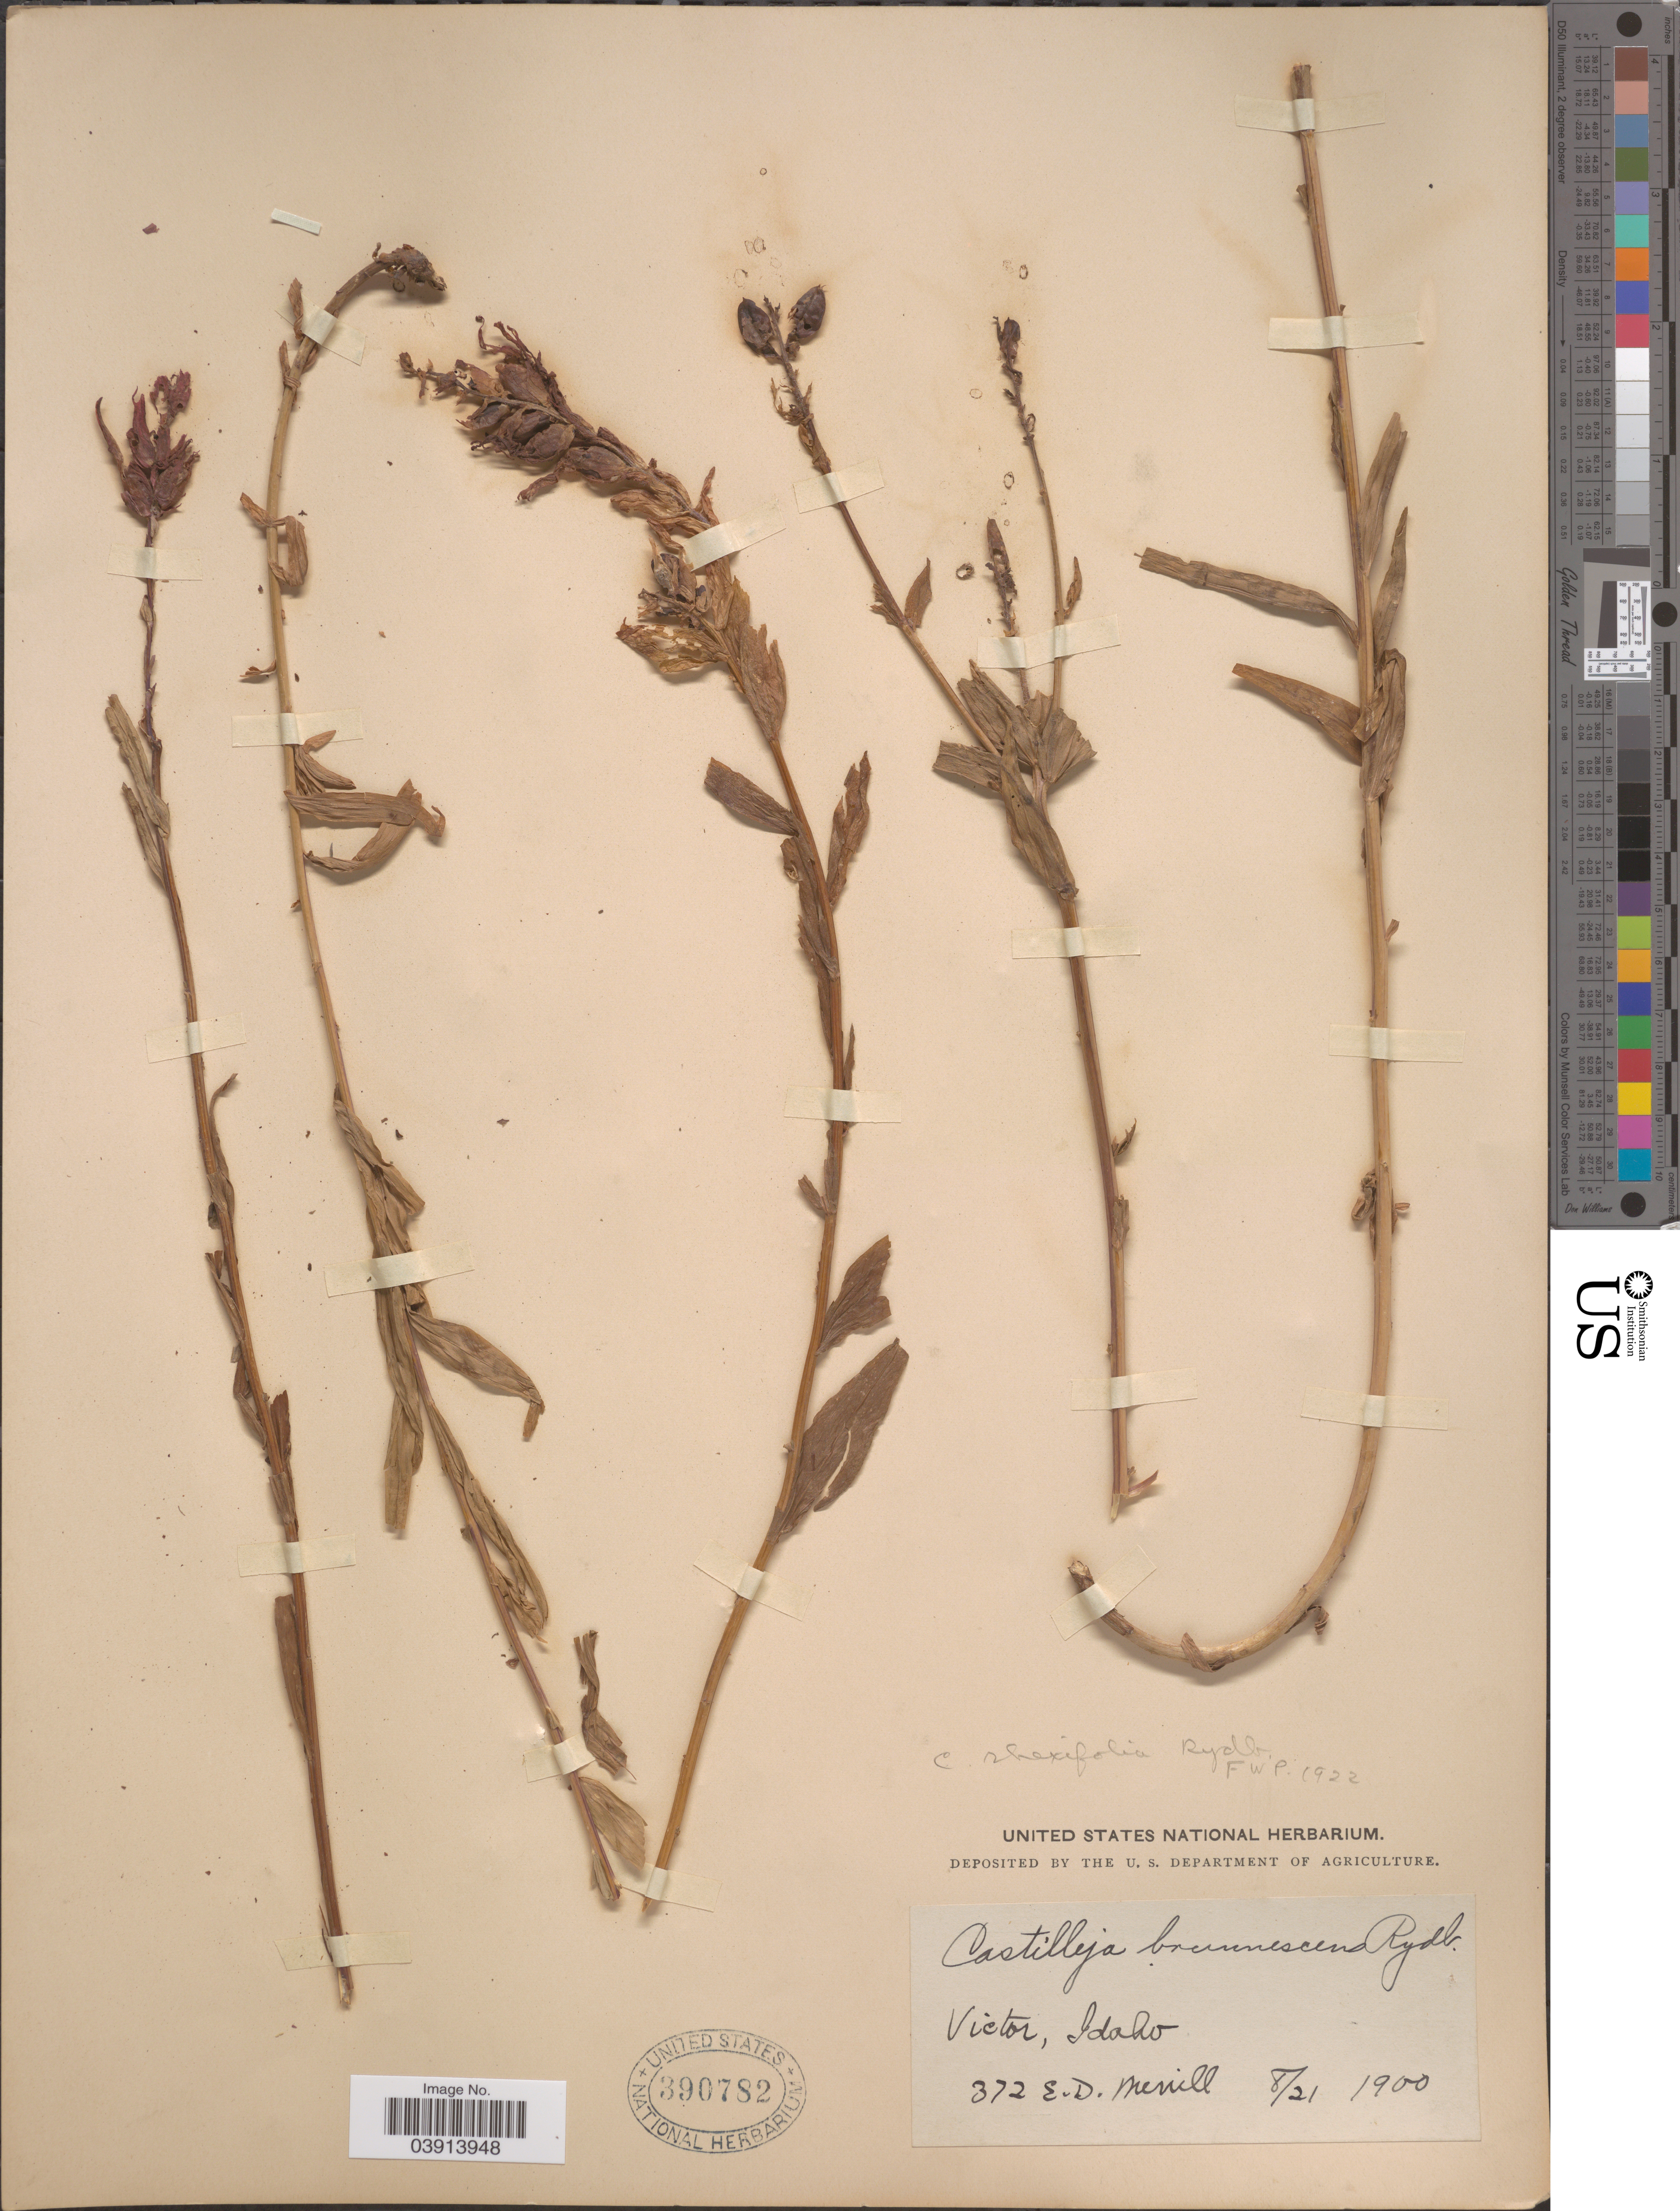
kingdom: Plantae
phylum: Tracheophyta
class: Magnoliopsida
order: Lamiales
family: Orobanchaceae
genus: Castilleja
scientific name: Castilleja rhexiifolia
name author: Rydb.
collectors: E. D. Merrill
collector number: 372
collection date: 1900-08-21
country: United States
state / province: Idaho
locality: Victor.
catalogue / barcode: US 390782